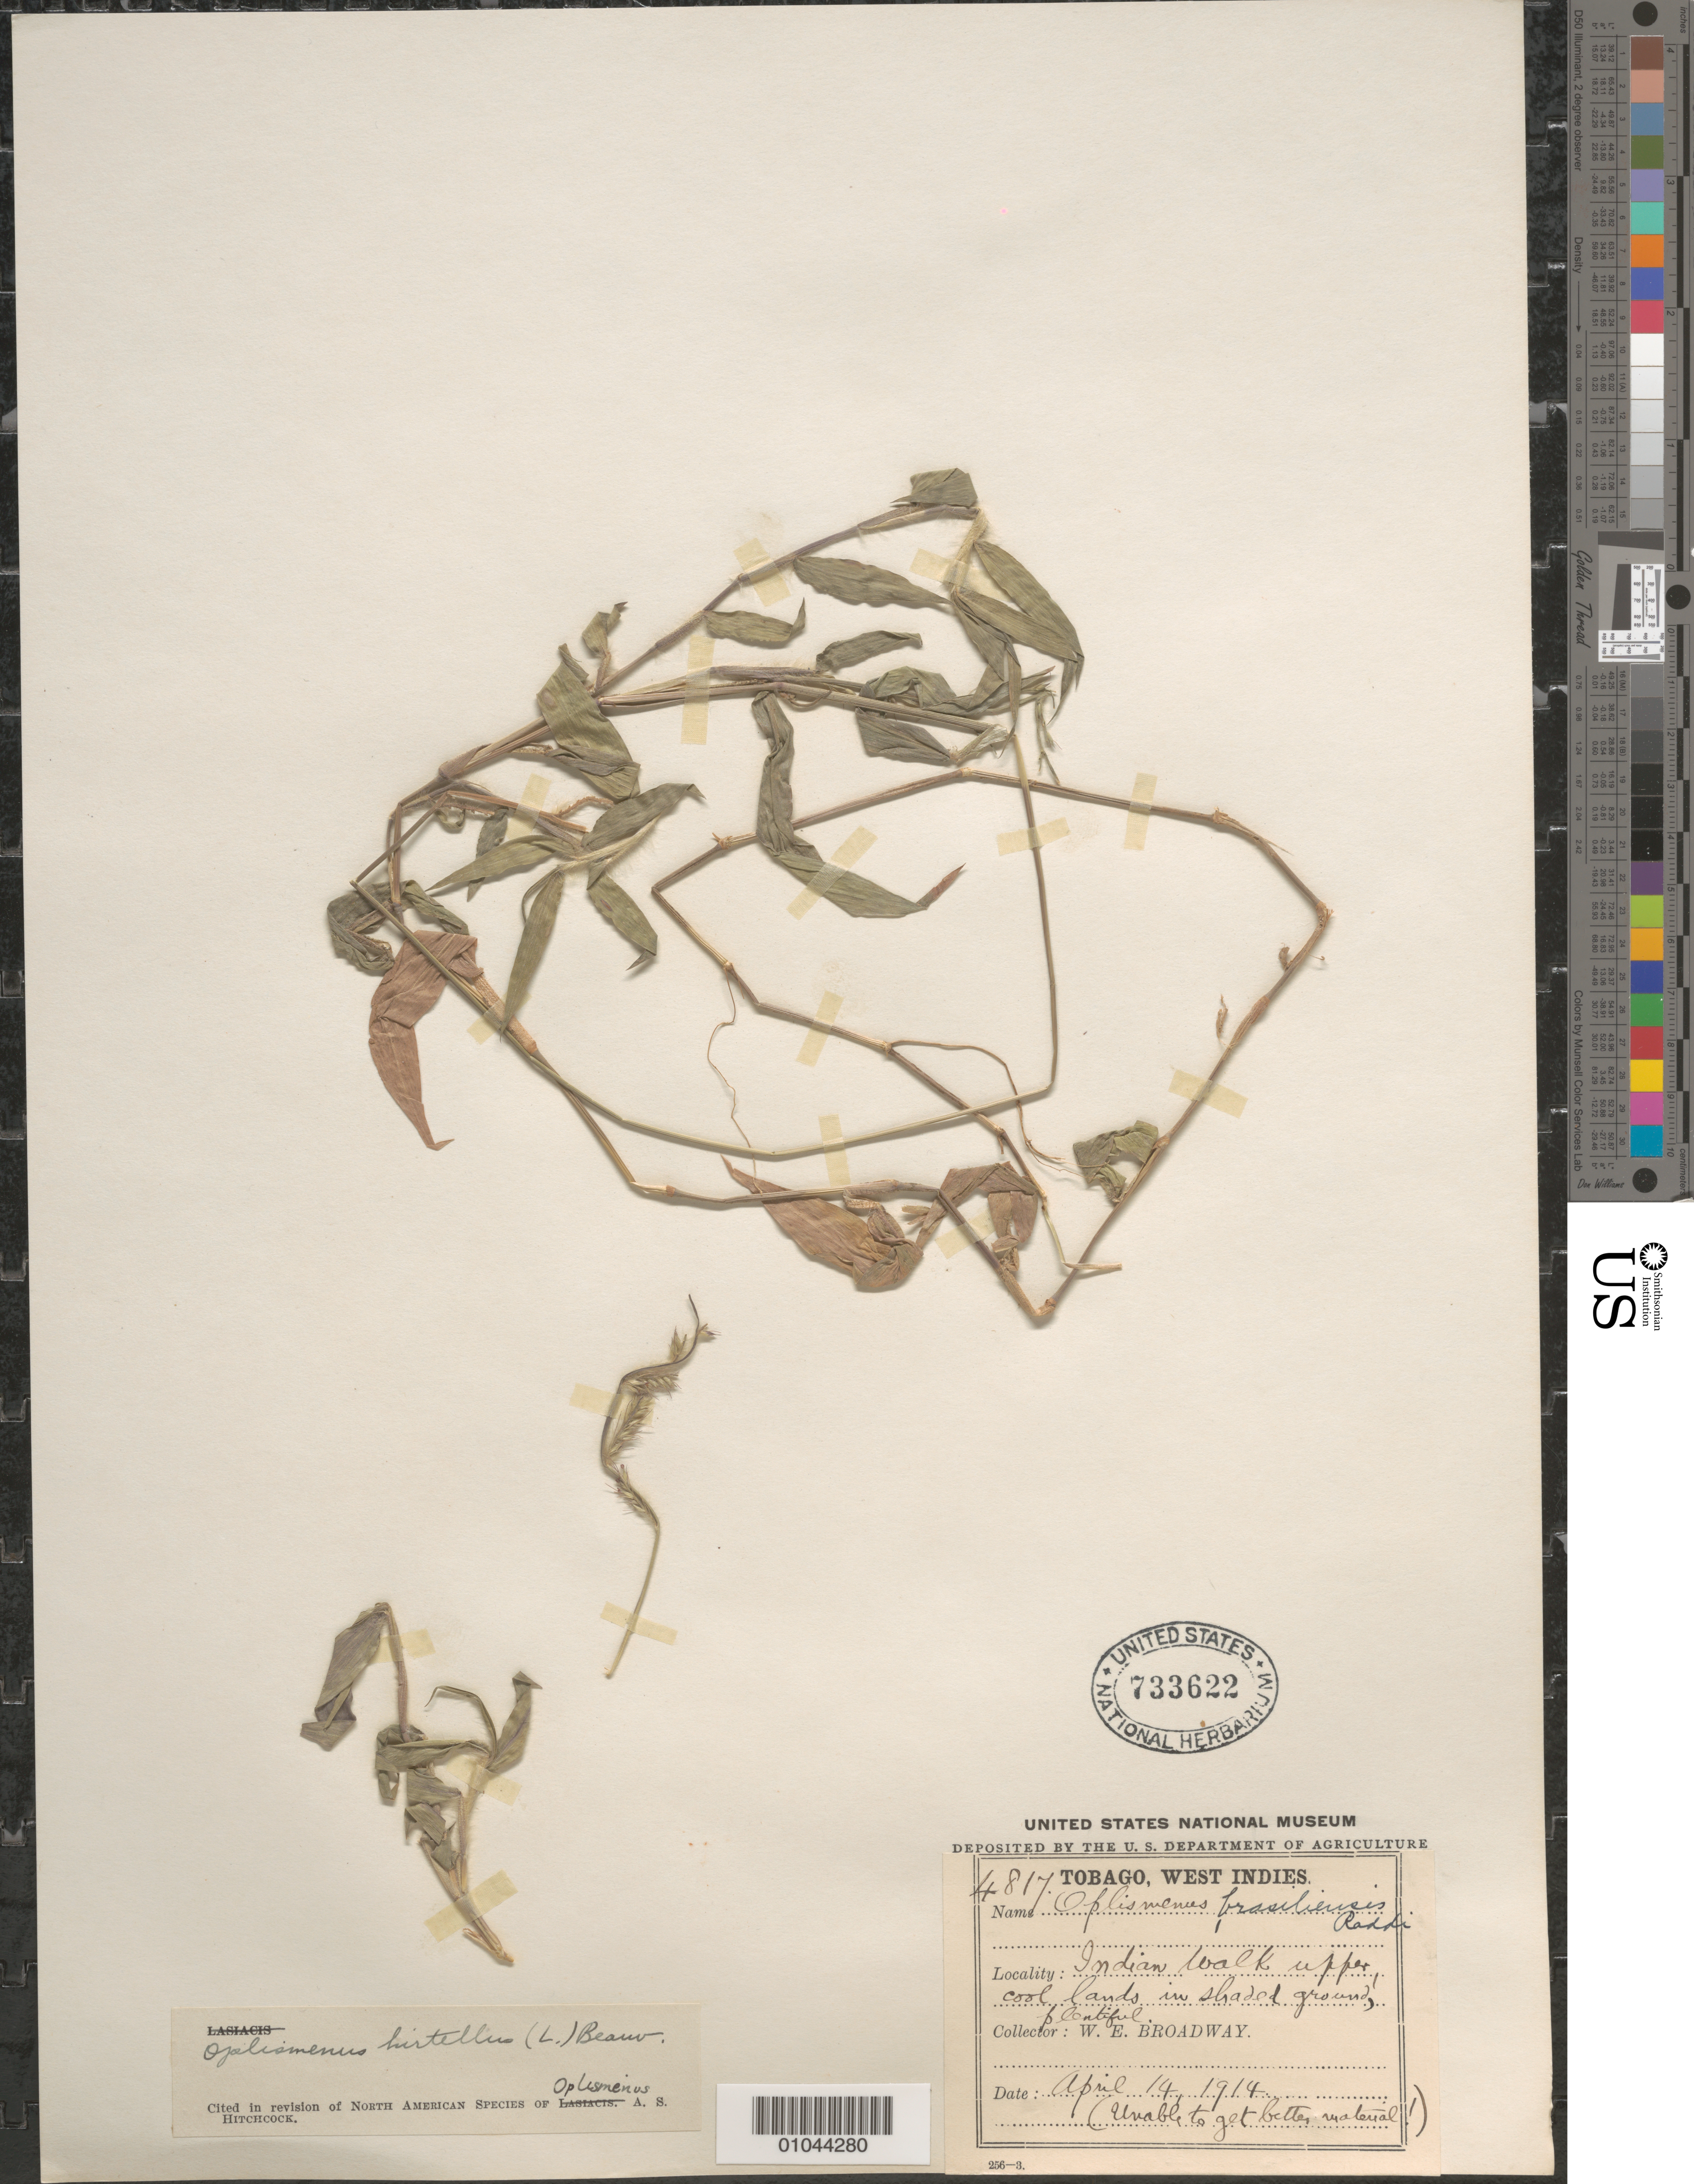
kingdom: Plantae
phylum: Tracheophyta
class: Liliopsida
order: Poales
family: Poaceae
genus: Oplismenus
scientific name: Oplismenus hirtellus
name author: (L.) P. Beauv.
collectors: W. E. Broadway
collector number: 4817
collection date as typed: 14 Apr 1914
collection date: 1914-04-14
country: Trinidad and Tobago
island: Tobago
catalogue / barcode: US 733622